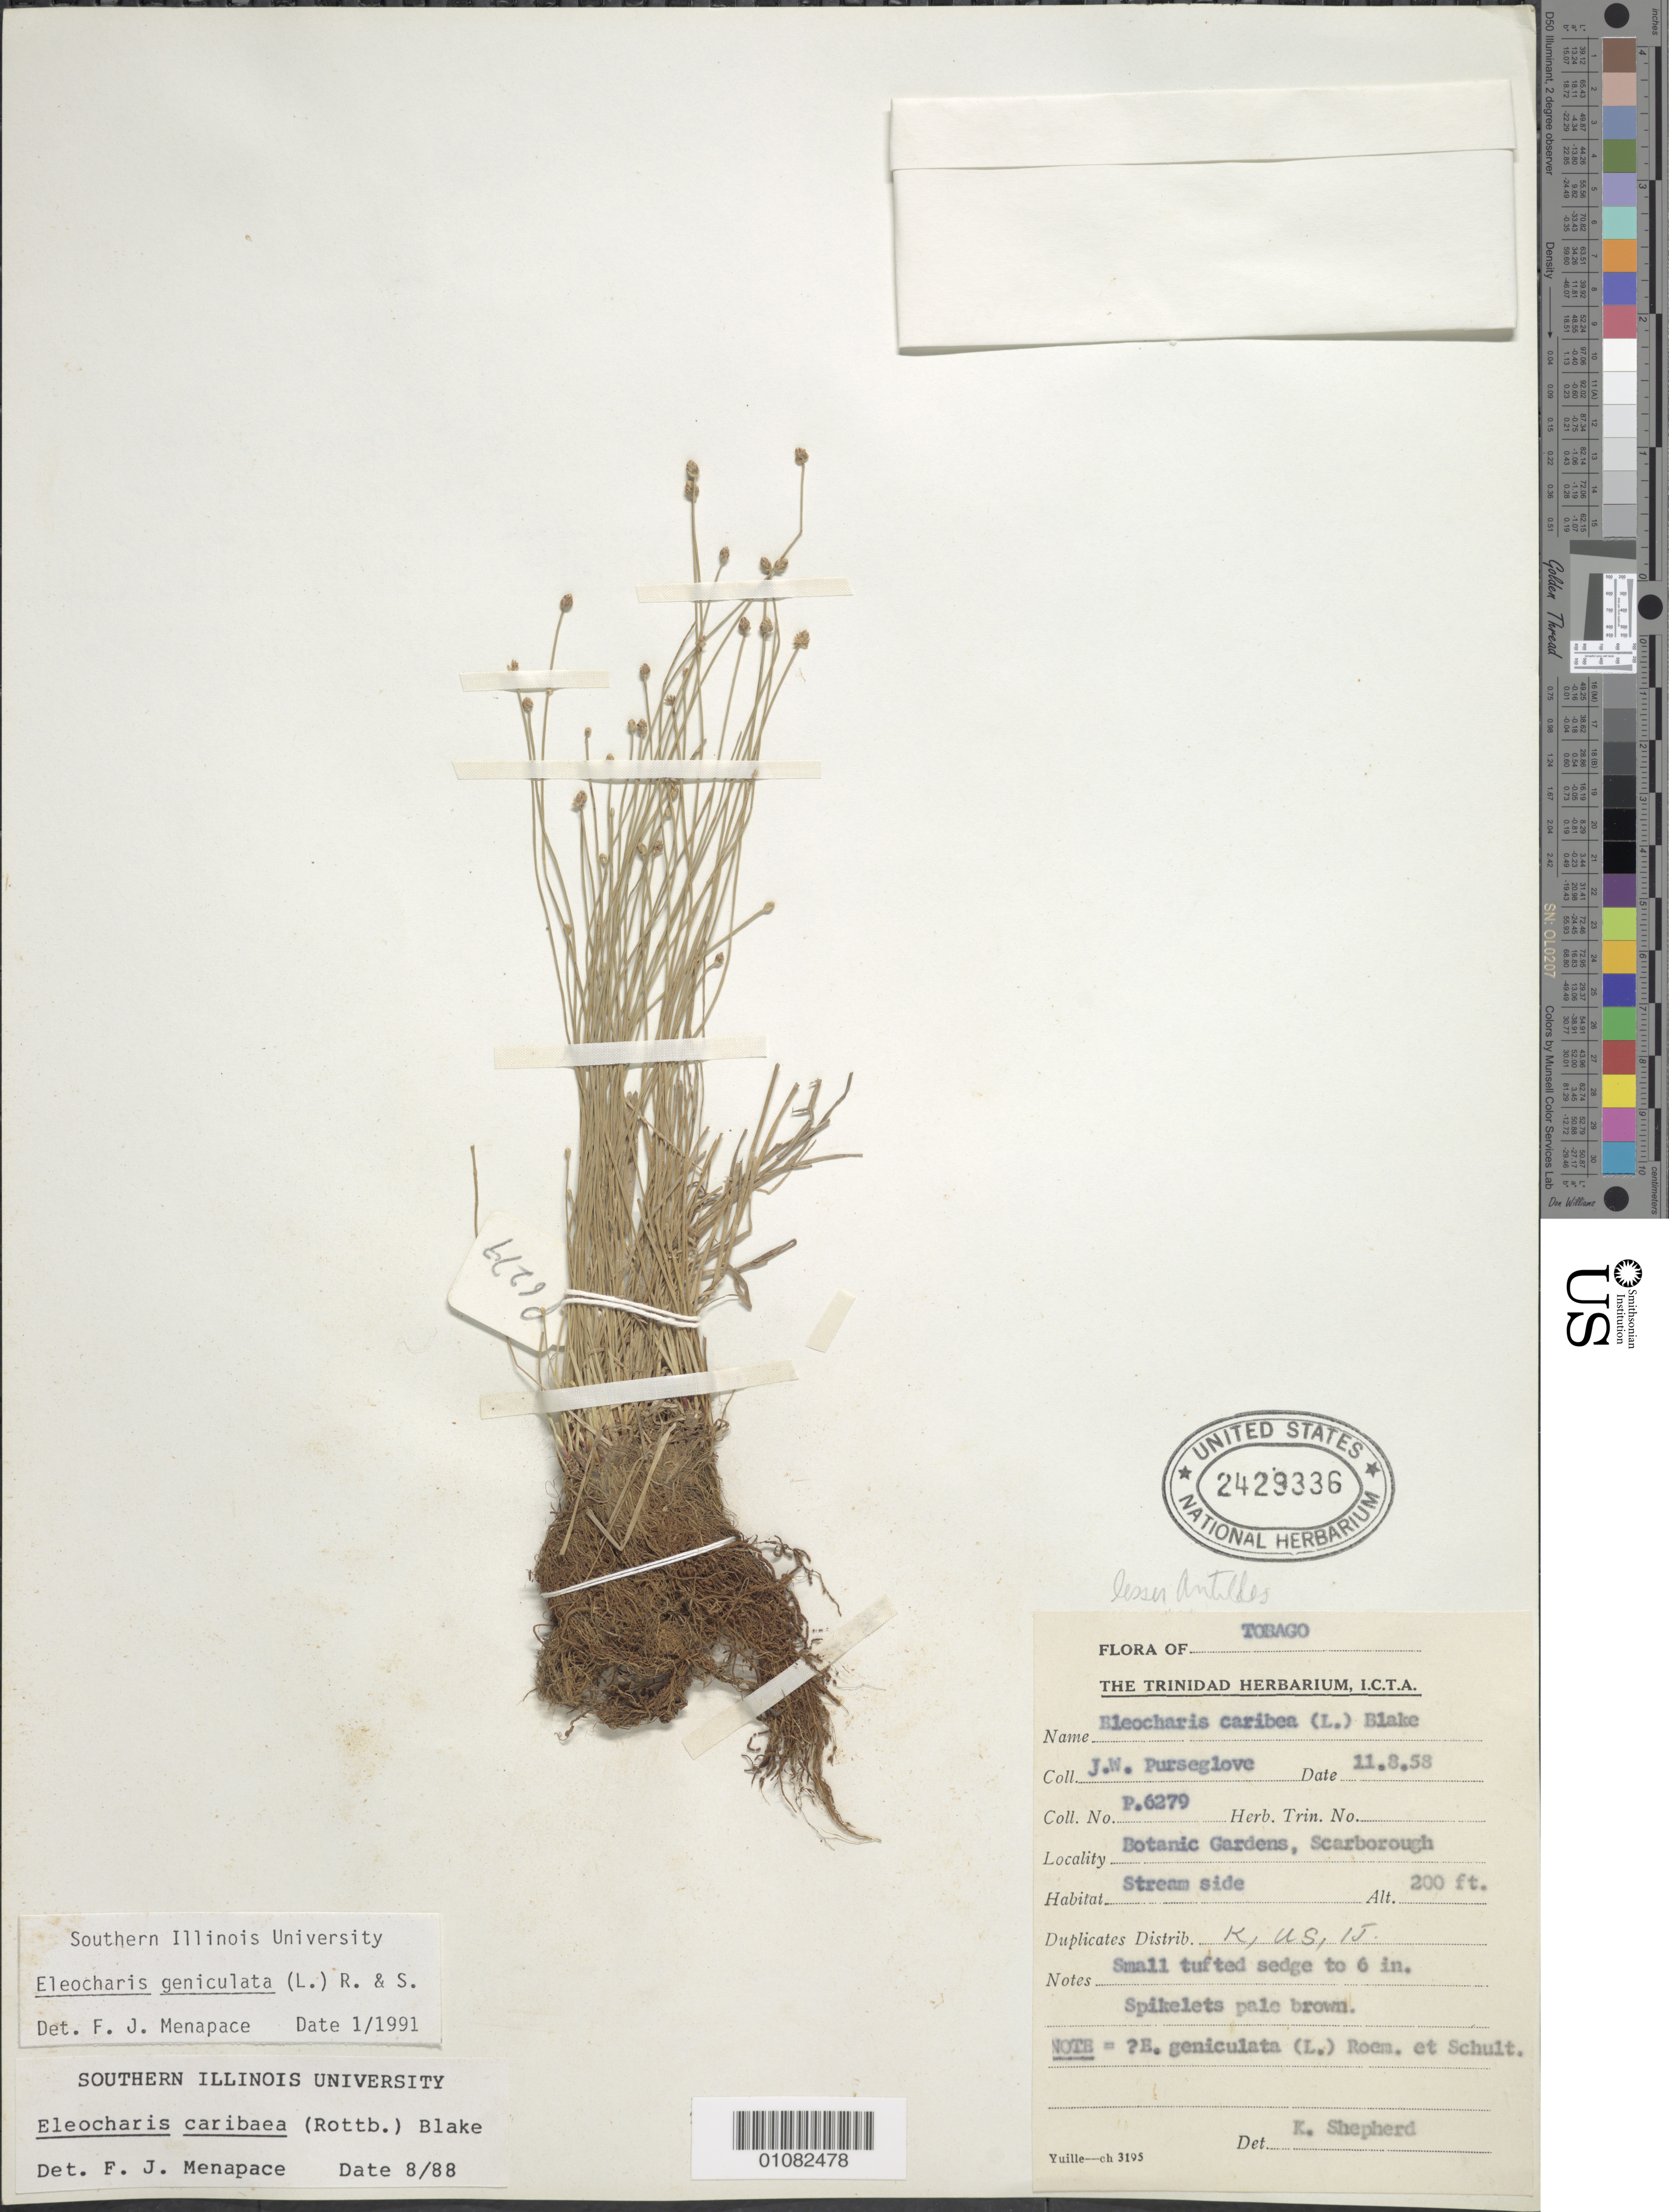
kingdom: Plantae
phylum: Tracheophyta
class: Liliopsida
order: Poales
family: Cyperaceae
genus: Eleocharis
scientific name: Eleocharis geniculata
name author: (L.) Roem. & Schult.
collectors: J. Purseglove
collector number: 6279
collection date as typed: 08 Nov 1958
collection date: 1958-11-08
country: Trinidad and Tobago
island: Tobago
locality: Botanic Gardens, Scarborough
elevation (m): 61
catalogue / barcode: US 2429336